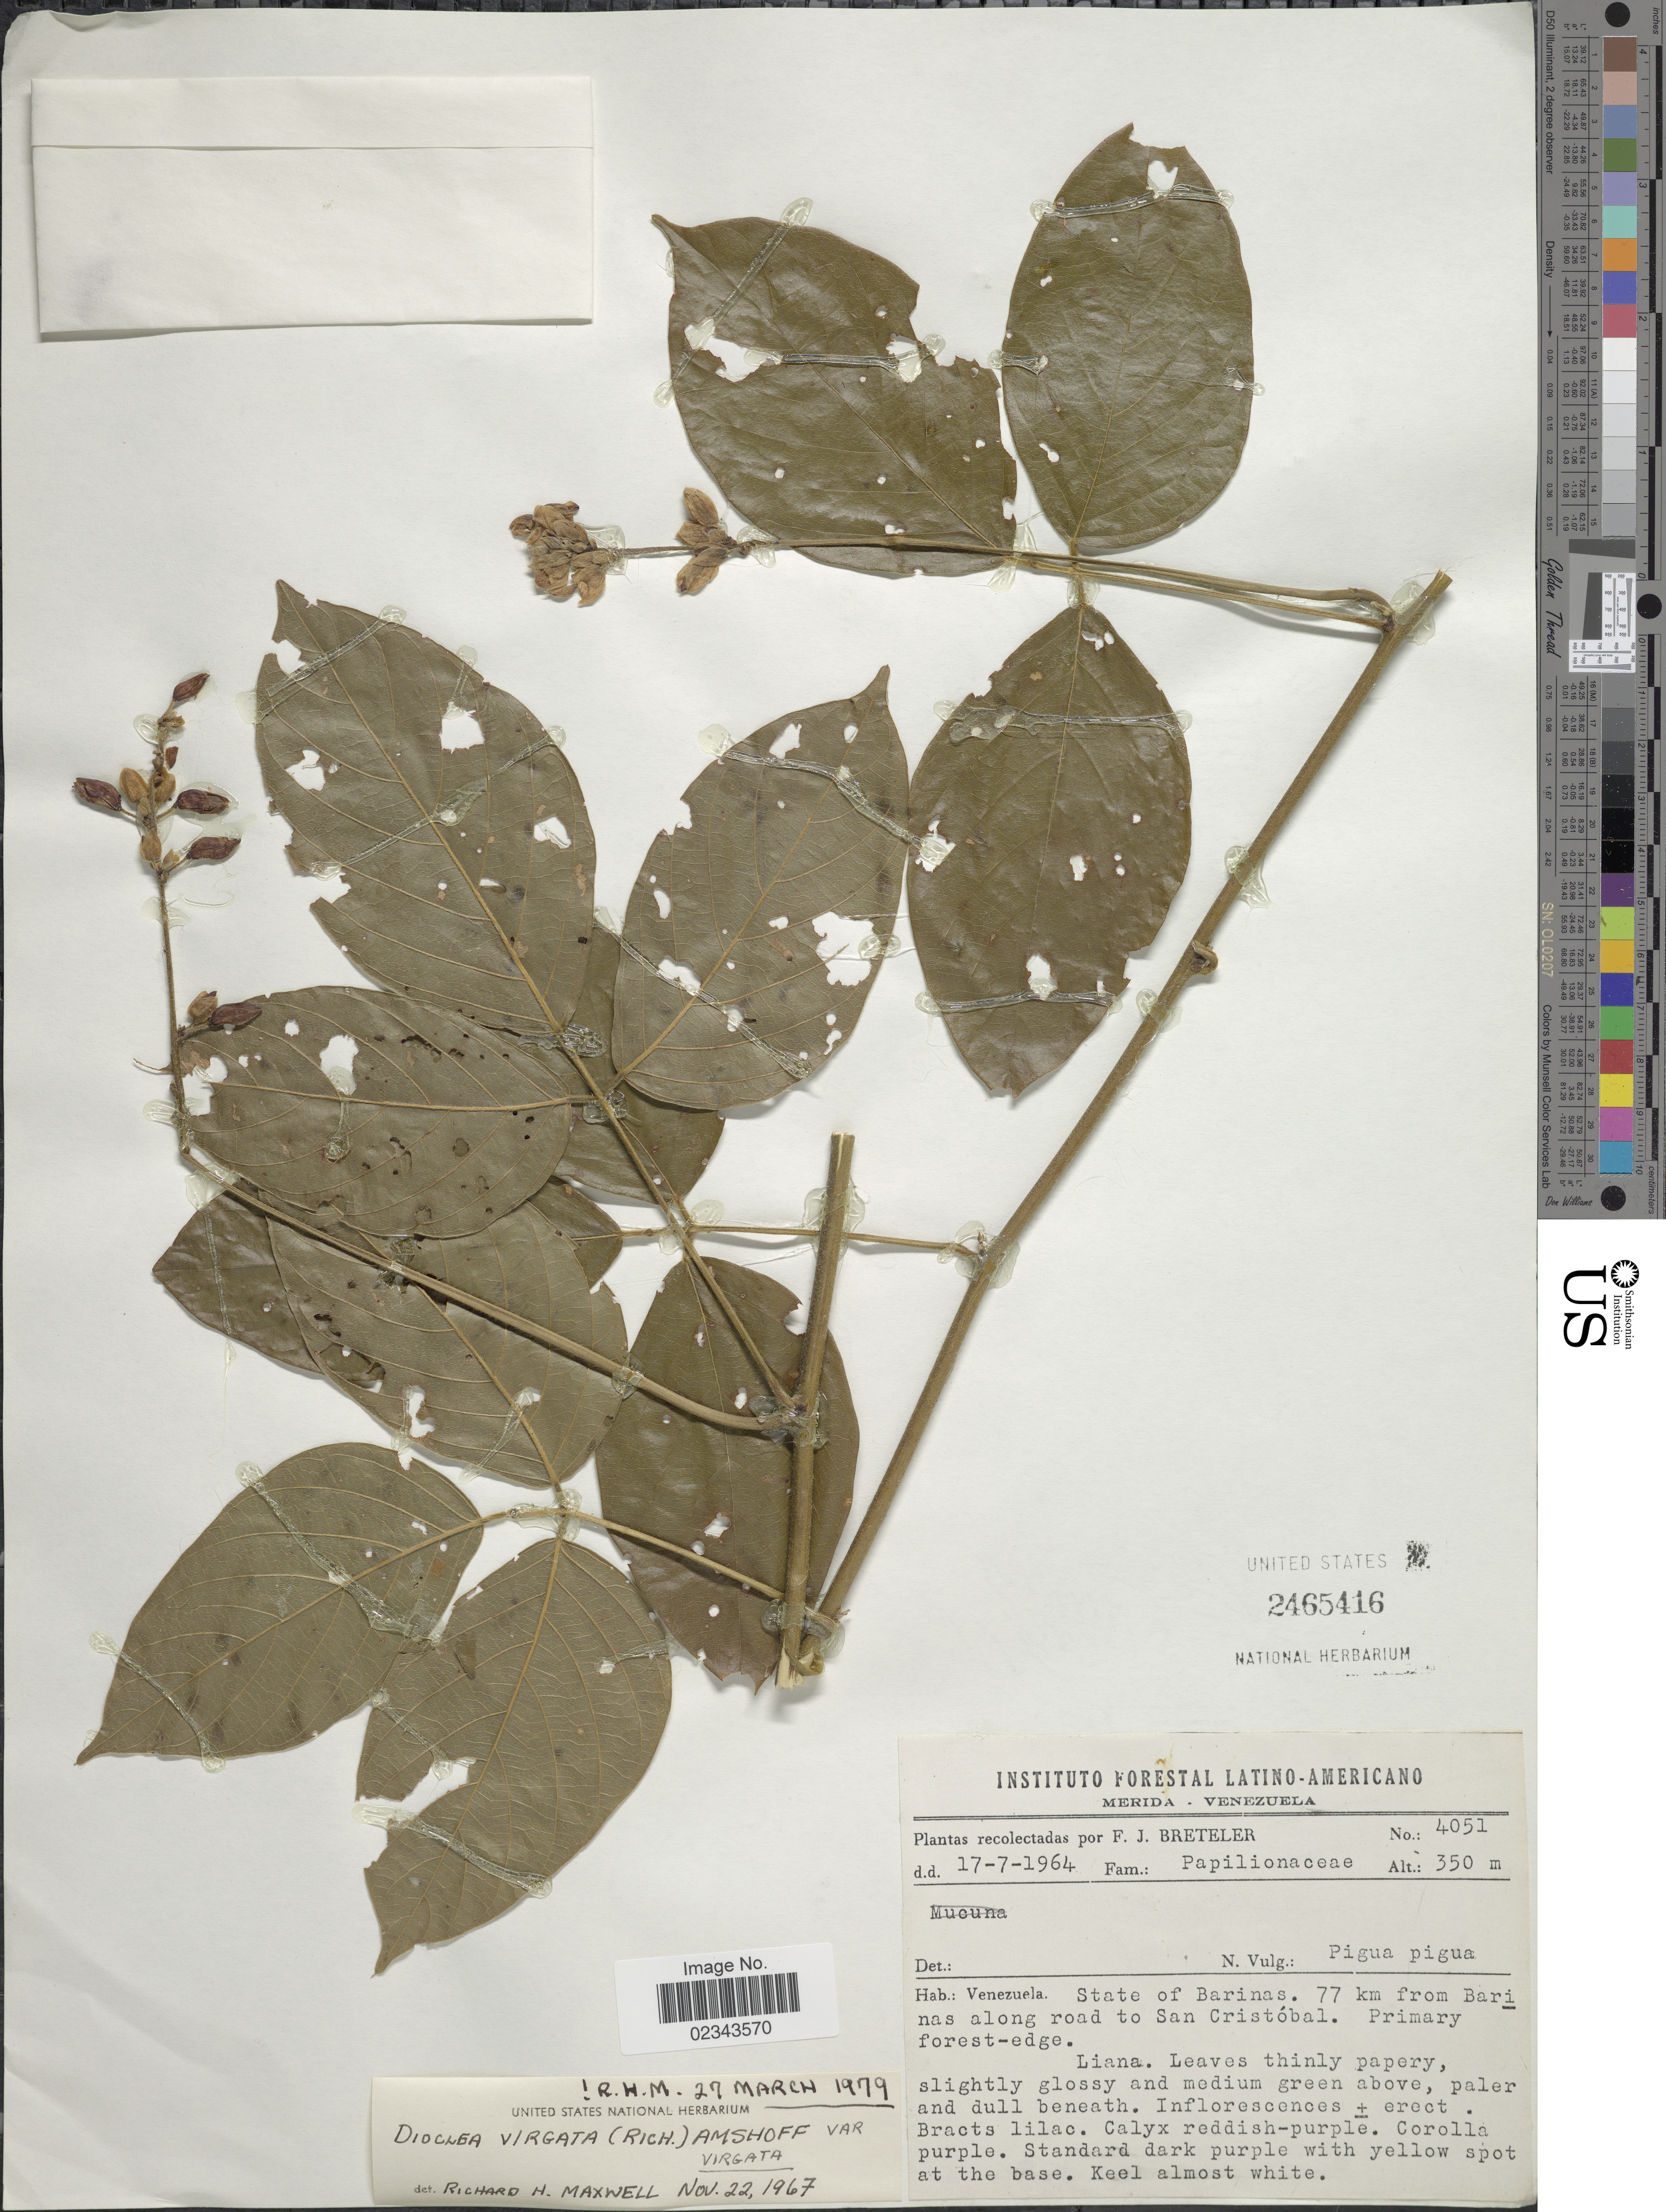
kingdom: Plantae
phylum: Tracheophyta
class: Magnoliopsida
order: Fabales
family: Fabaceae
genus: Dioclea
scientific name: Dioclea virgata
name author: (Rich.) Amshoff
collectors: F. J. Breteler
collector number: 4051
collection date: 1964-07-17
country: Venezuela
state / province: Barinas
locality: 77 km from Barinas along road to San Cristobal, primary forest-edge.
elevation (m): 350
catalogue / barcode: US 2465416